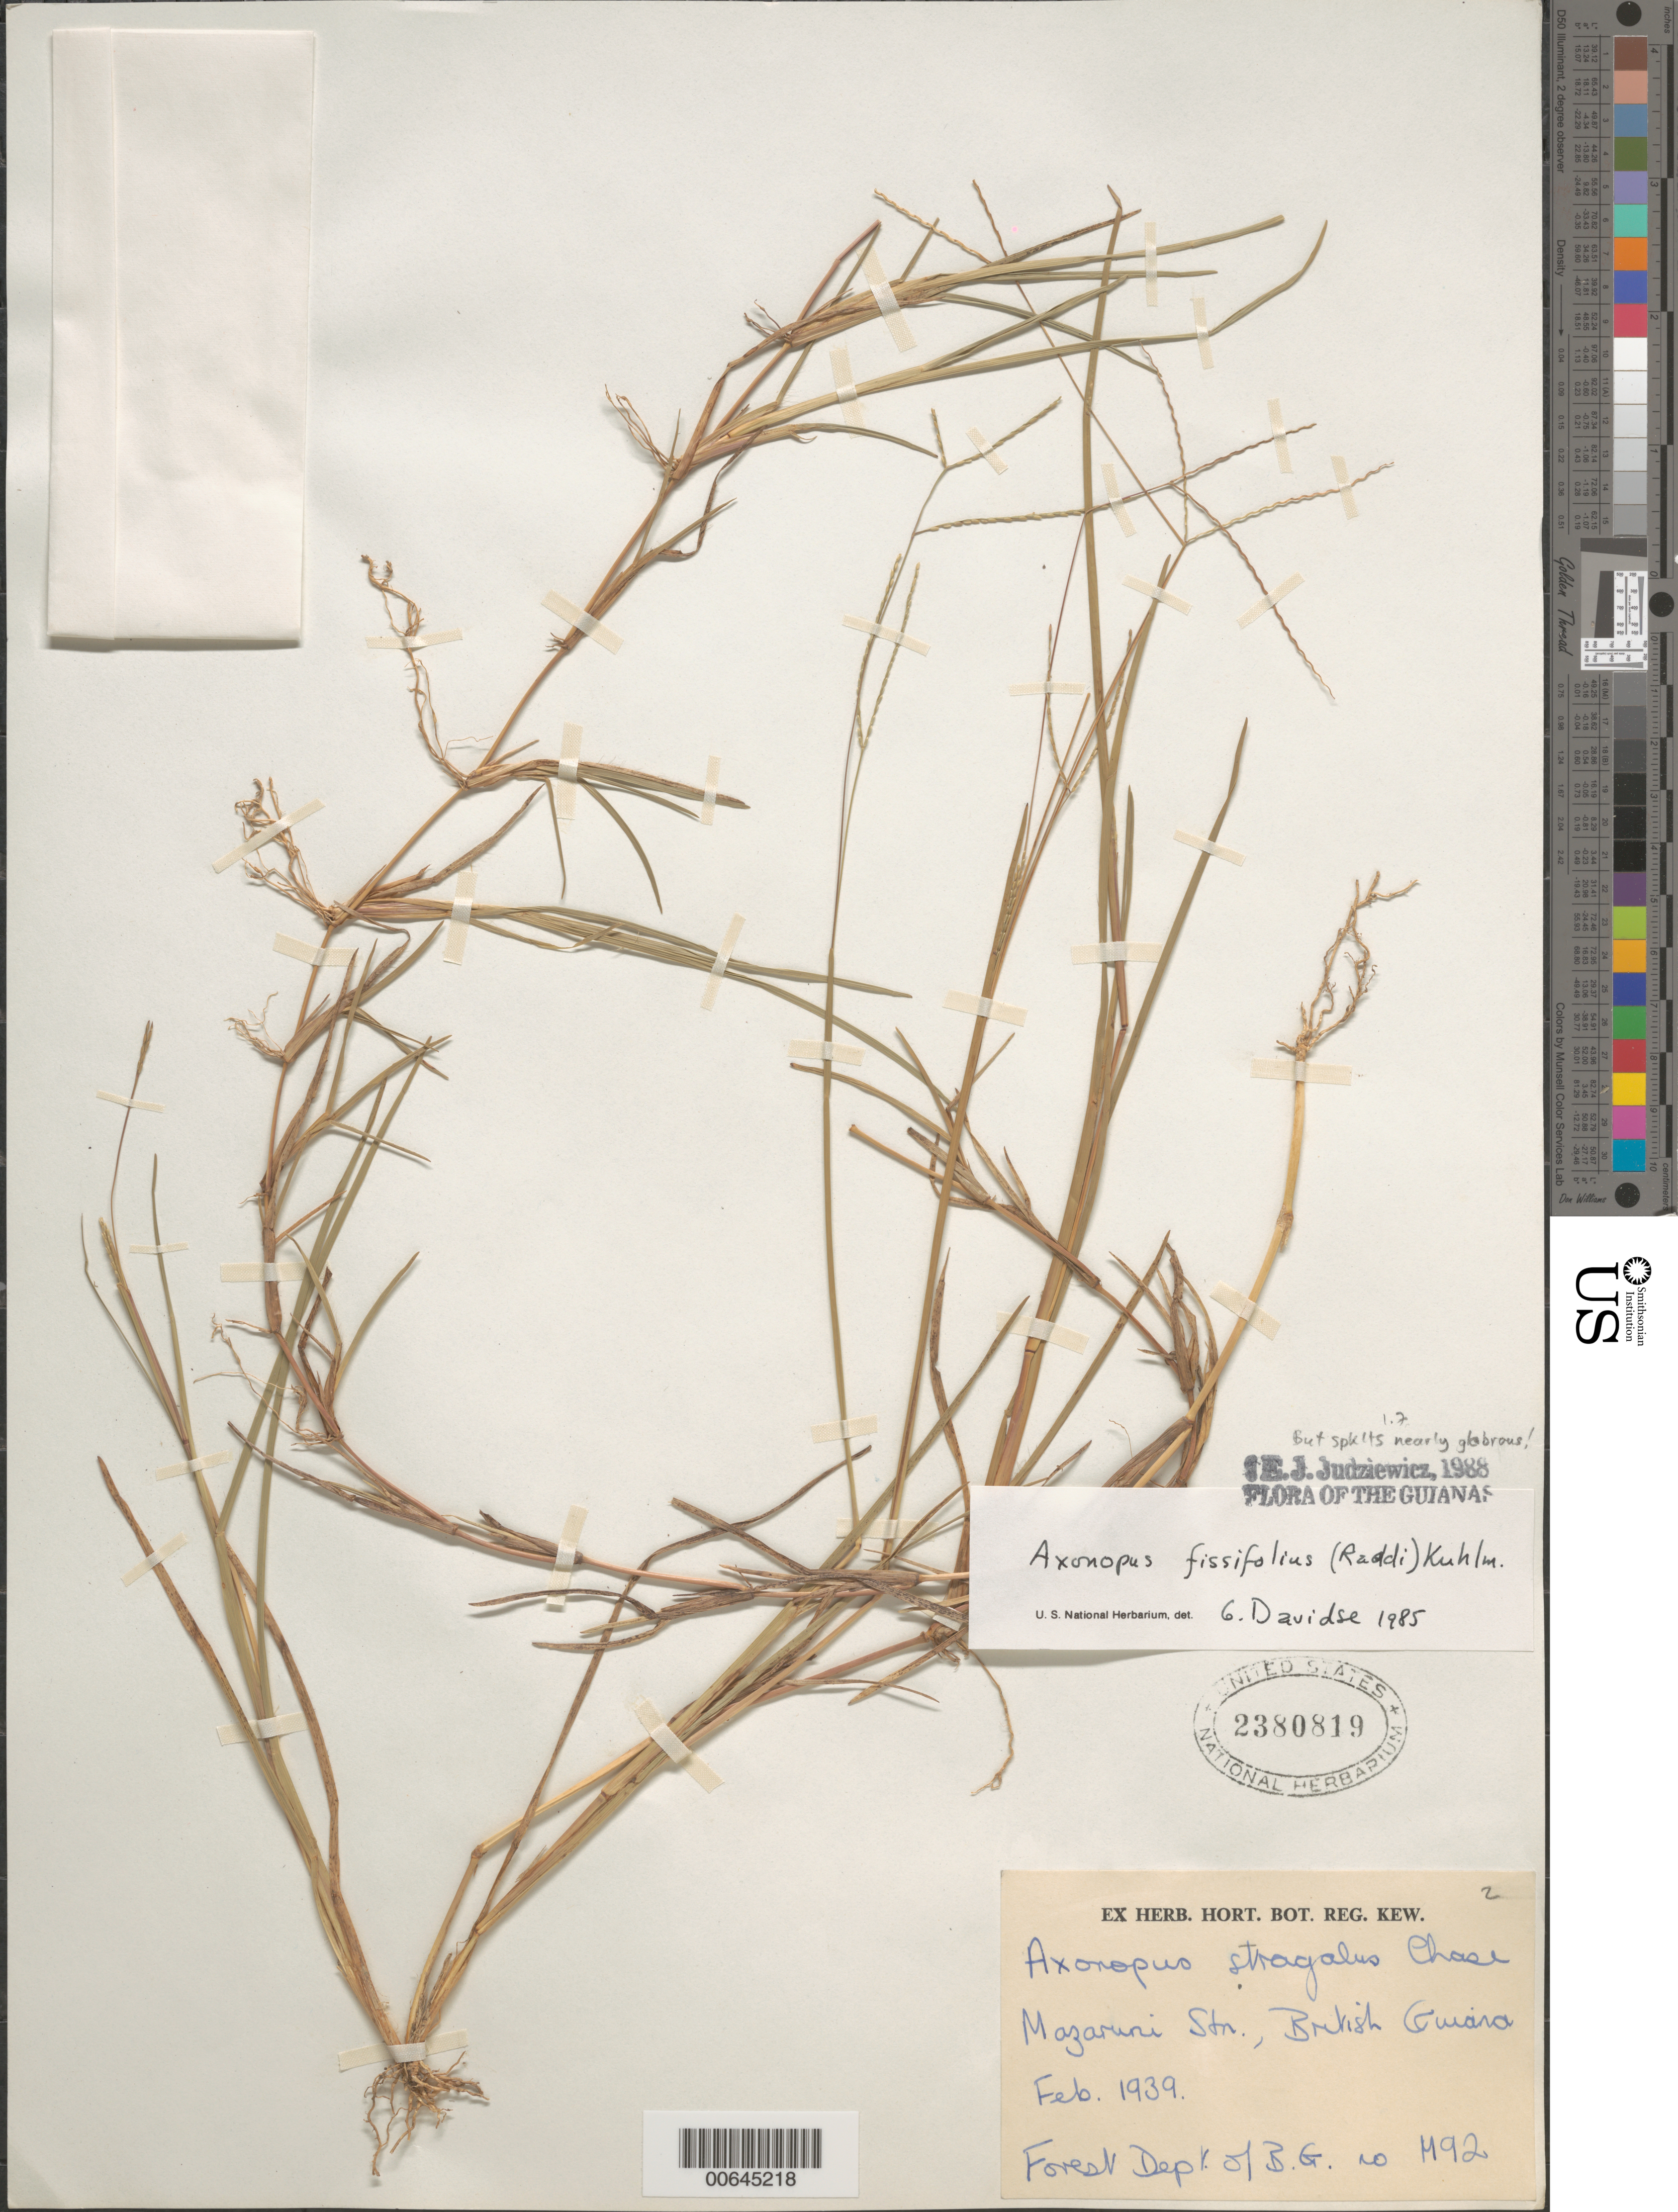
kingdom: Plantae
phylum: Tracheophyta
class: Liliopsida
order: Poales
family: Poaceae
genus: Axonopus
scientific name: Axonopus fissifolius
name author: (Raddi) Kuhlm.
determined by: Judziewicz, E. J.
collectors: Forest Dept. B. G. & British Guiana Forestry Dept.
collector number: M 92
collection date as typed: Feb-39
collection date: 1939-02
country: Guyana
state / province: Cuyuni-Mazaruni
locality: Mazaruni Station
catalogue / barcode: US 2380819